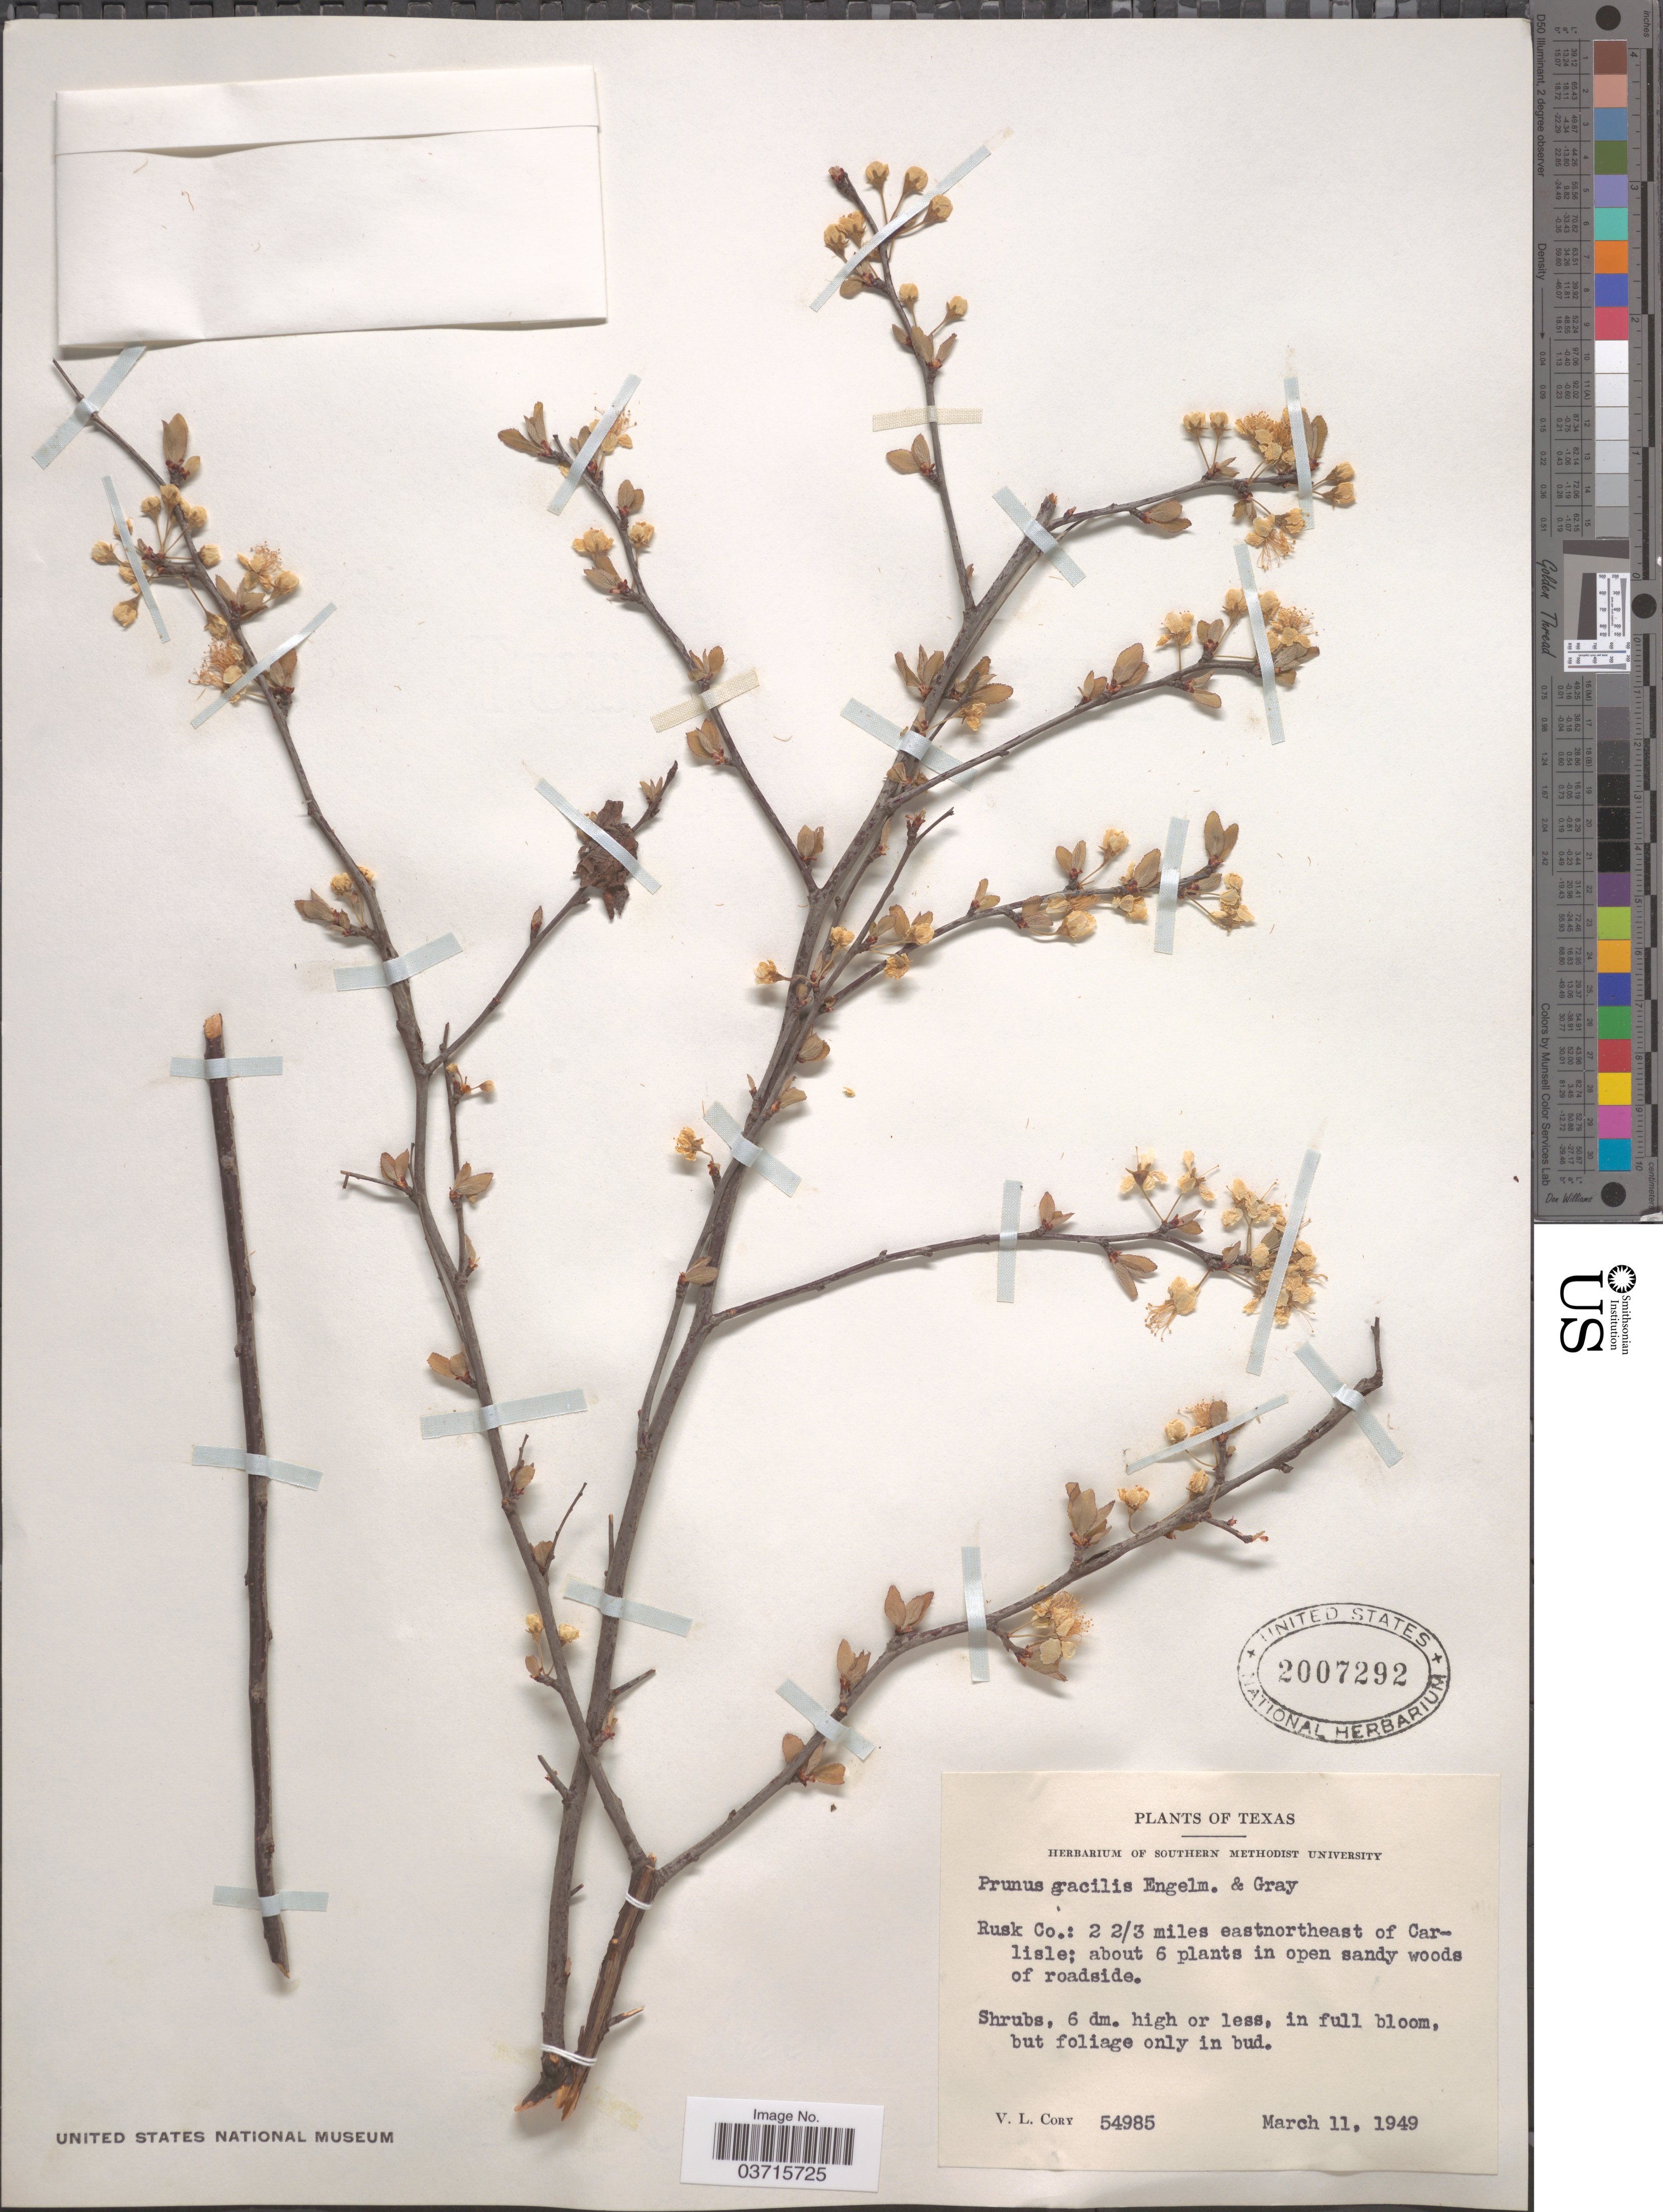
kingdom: Plantae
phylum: Tracheophyta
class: Magnoliopsida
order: Rosales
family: Rosaceae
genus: Prunus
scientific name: Prunus gracilis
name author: Engelm. & A. Gray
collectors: V. Cory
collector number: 54985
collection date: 1949-03-11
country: United States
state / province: Texas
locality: Rusk Co.: 2 2/3 miles eastnortheast of Carlisle.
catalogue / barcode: US 2007292